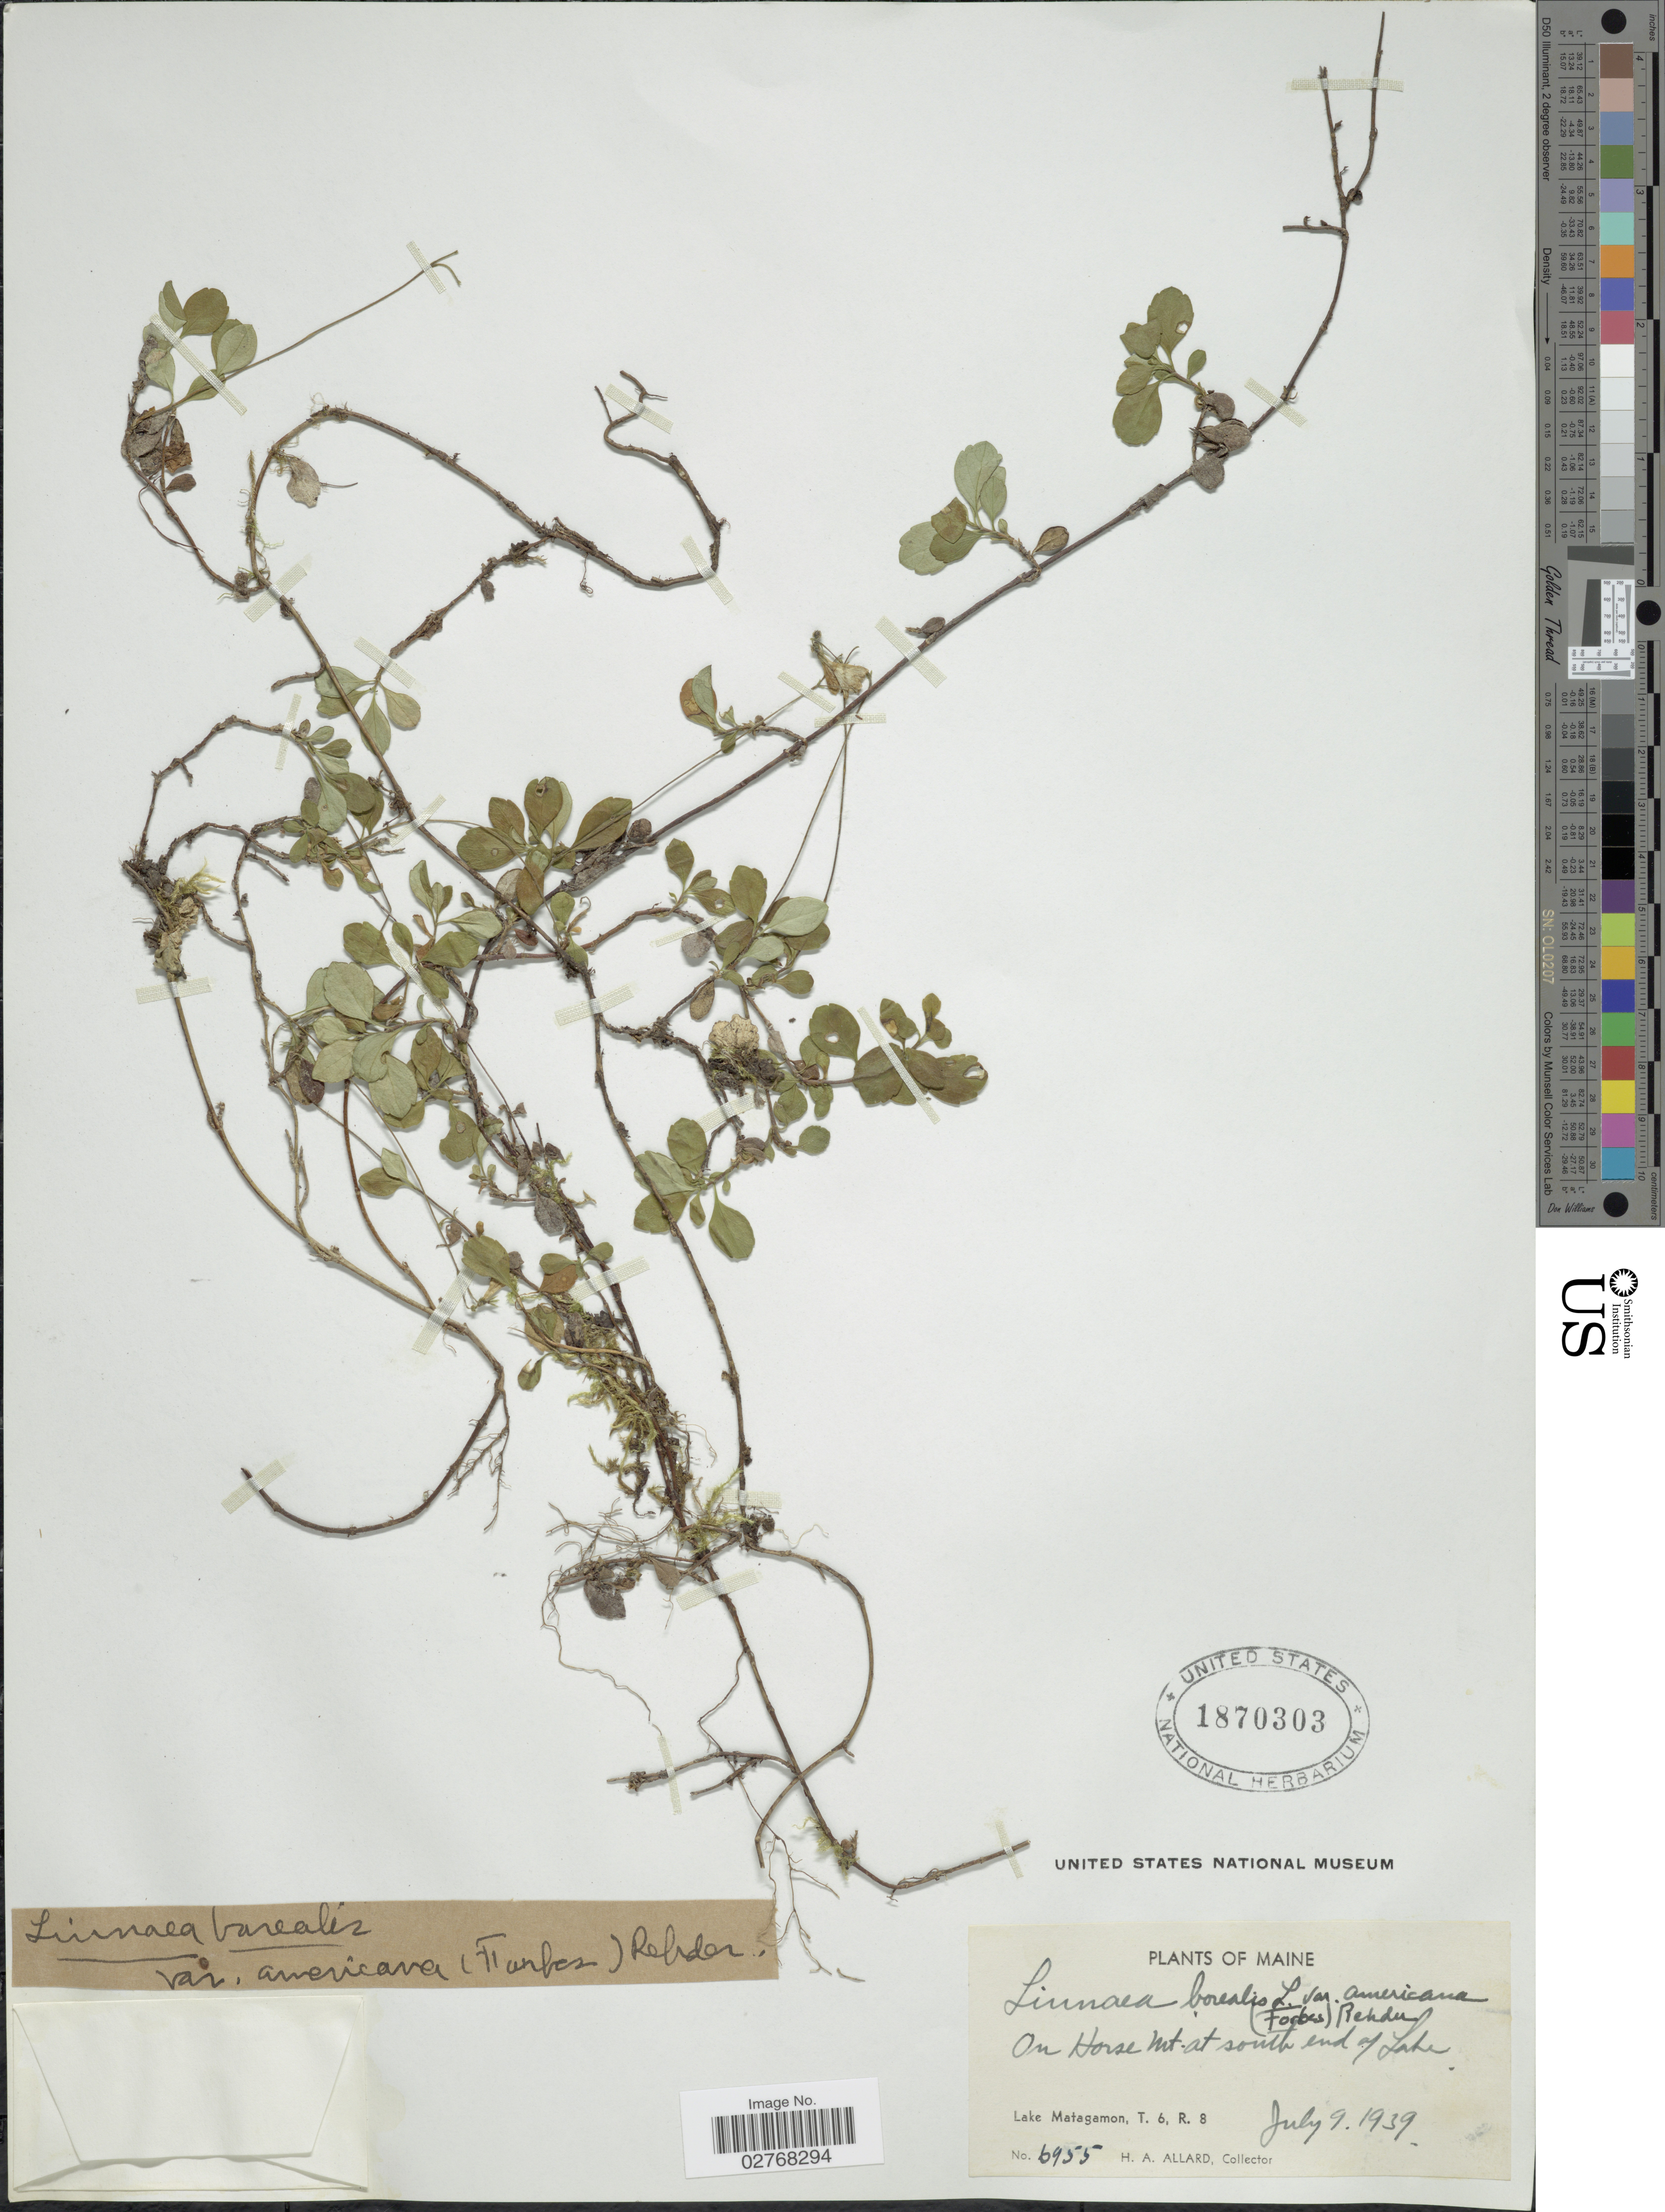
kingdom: Plantae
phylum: Tracheophyta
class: Magnoliopsida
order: Dipsacales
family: Caprifoliaceae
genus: Linnaea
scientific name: Linnaea borealis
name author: L.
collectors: H. A. Allard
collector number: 6955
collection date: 1939-07-09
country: United States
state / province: Maine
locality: On Horse Mt. at south end of Lake. Lake Matagamon, T. 6, R. 8.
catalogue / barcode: US 1870303